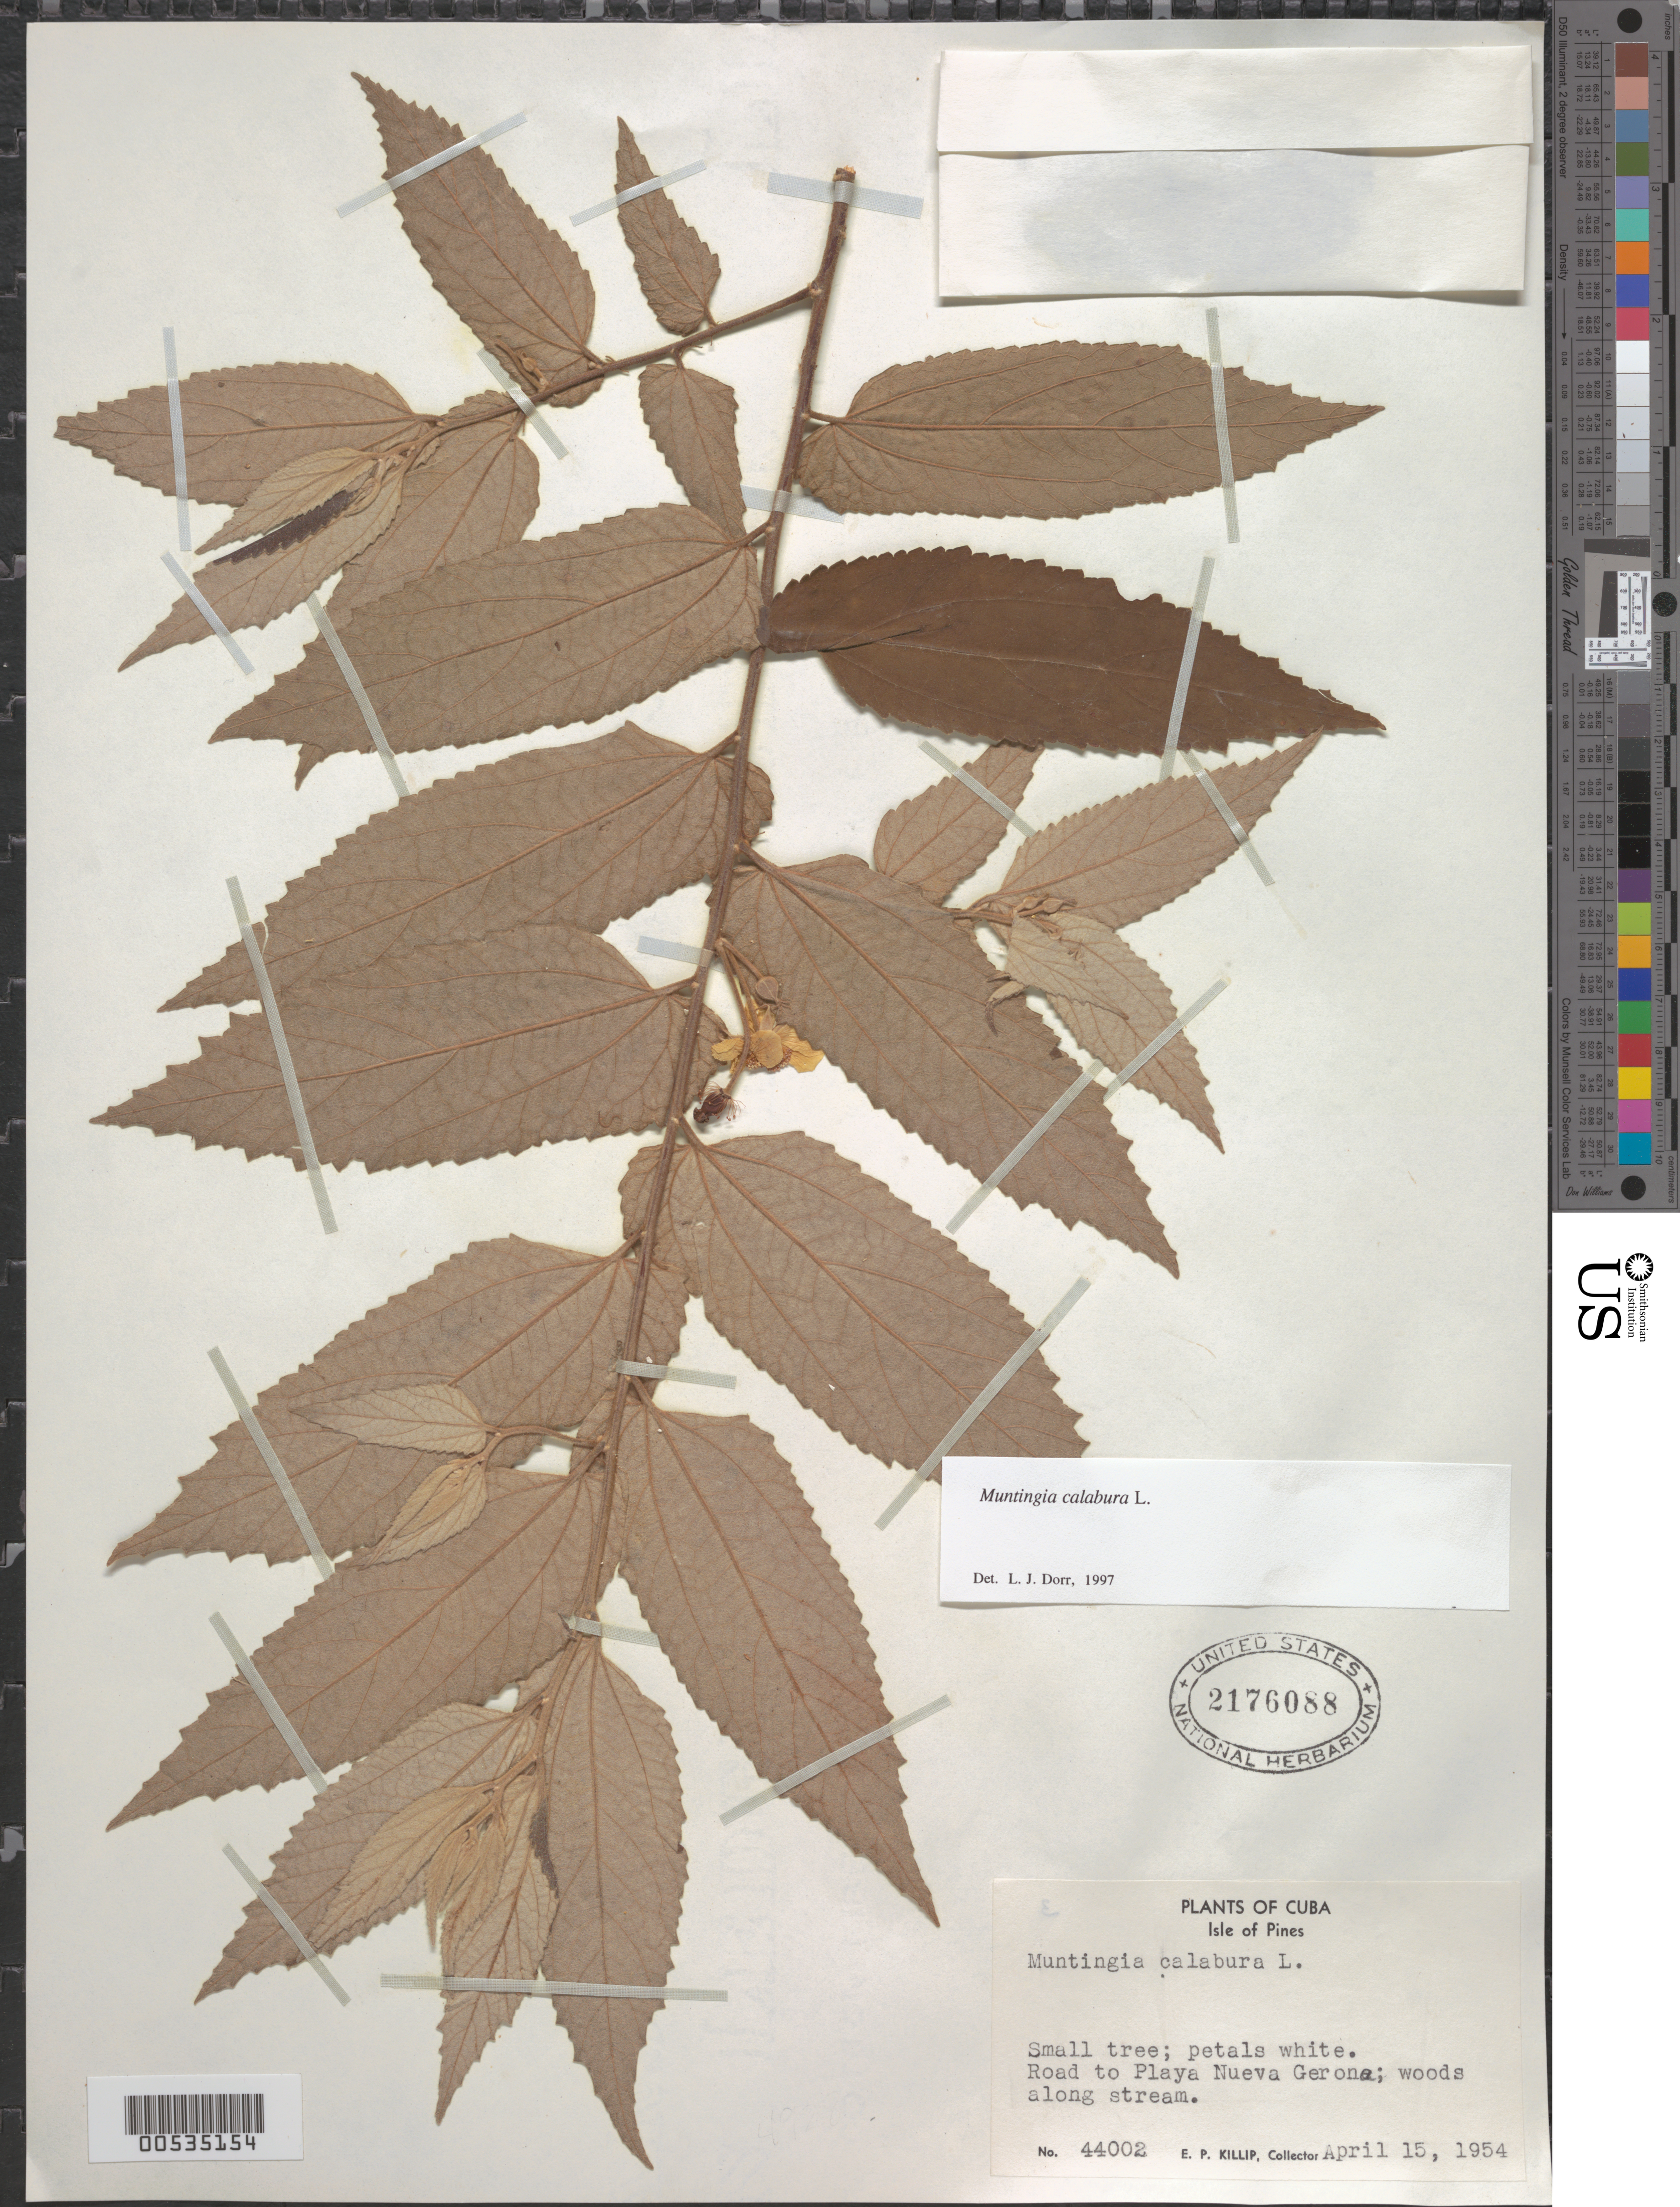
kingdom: Plantae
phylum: Tracheophyta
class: Magnoliopsida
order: Malvales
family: Muntingiaceae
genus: Muntingia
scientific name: Muntingia calabura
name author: L.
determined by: Dorr, L. J., (BOT), Smithsonian Institution - National Museum of Natural History (UNITED STATES)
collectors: E. P. Killip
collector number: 44002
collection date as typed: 15 Apr 1954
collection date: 1954-04-15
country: Cuba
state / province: Isla de La Juventud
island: Isla de La Juventud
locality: Road to Playa Nuevo Gerona. (Province originally recorded as Isla de Pinos.)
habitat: Woods along stream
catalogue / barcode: US 2176088